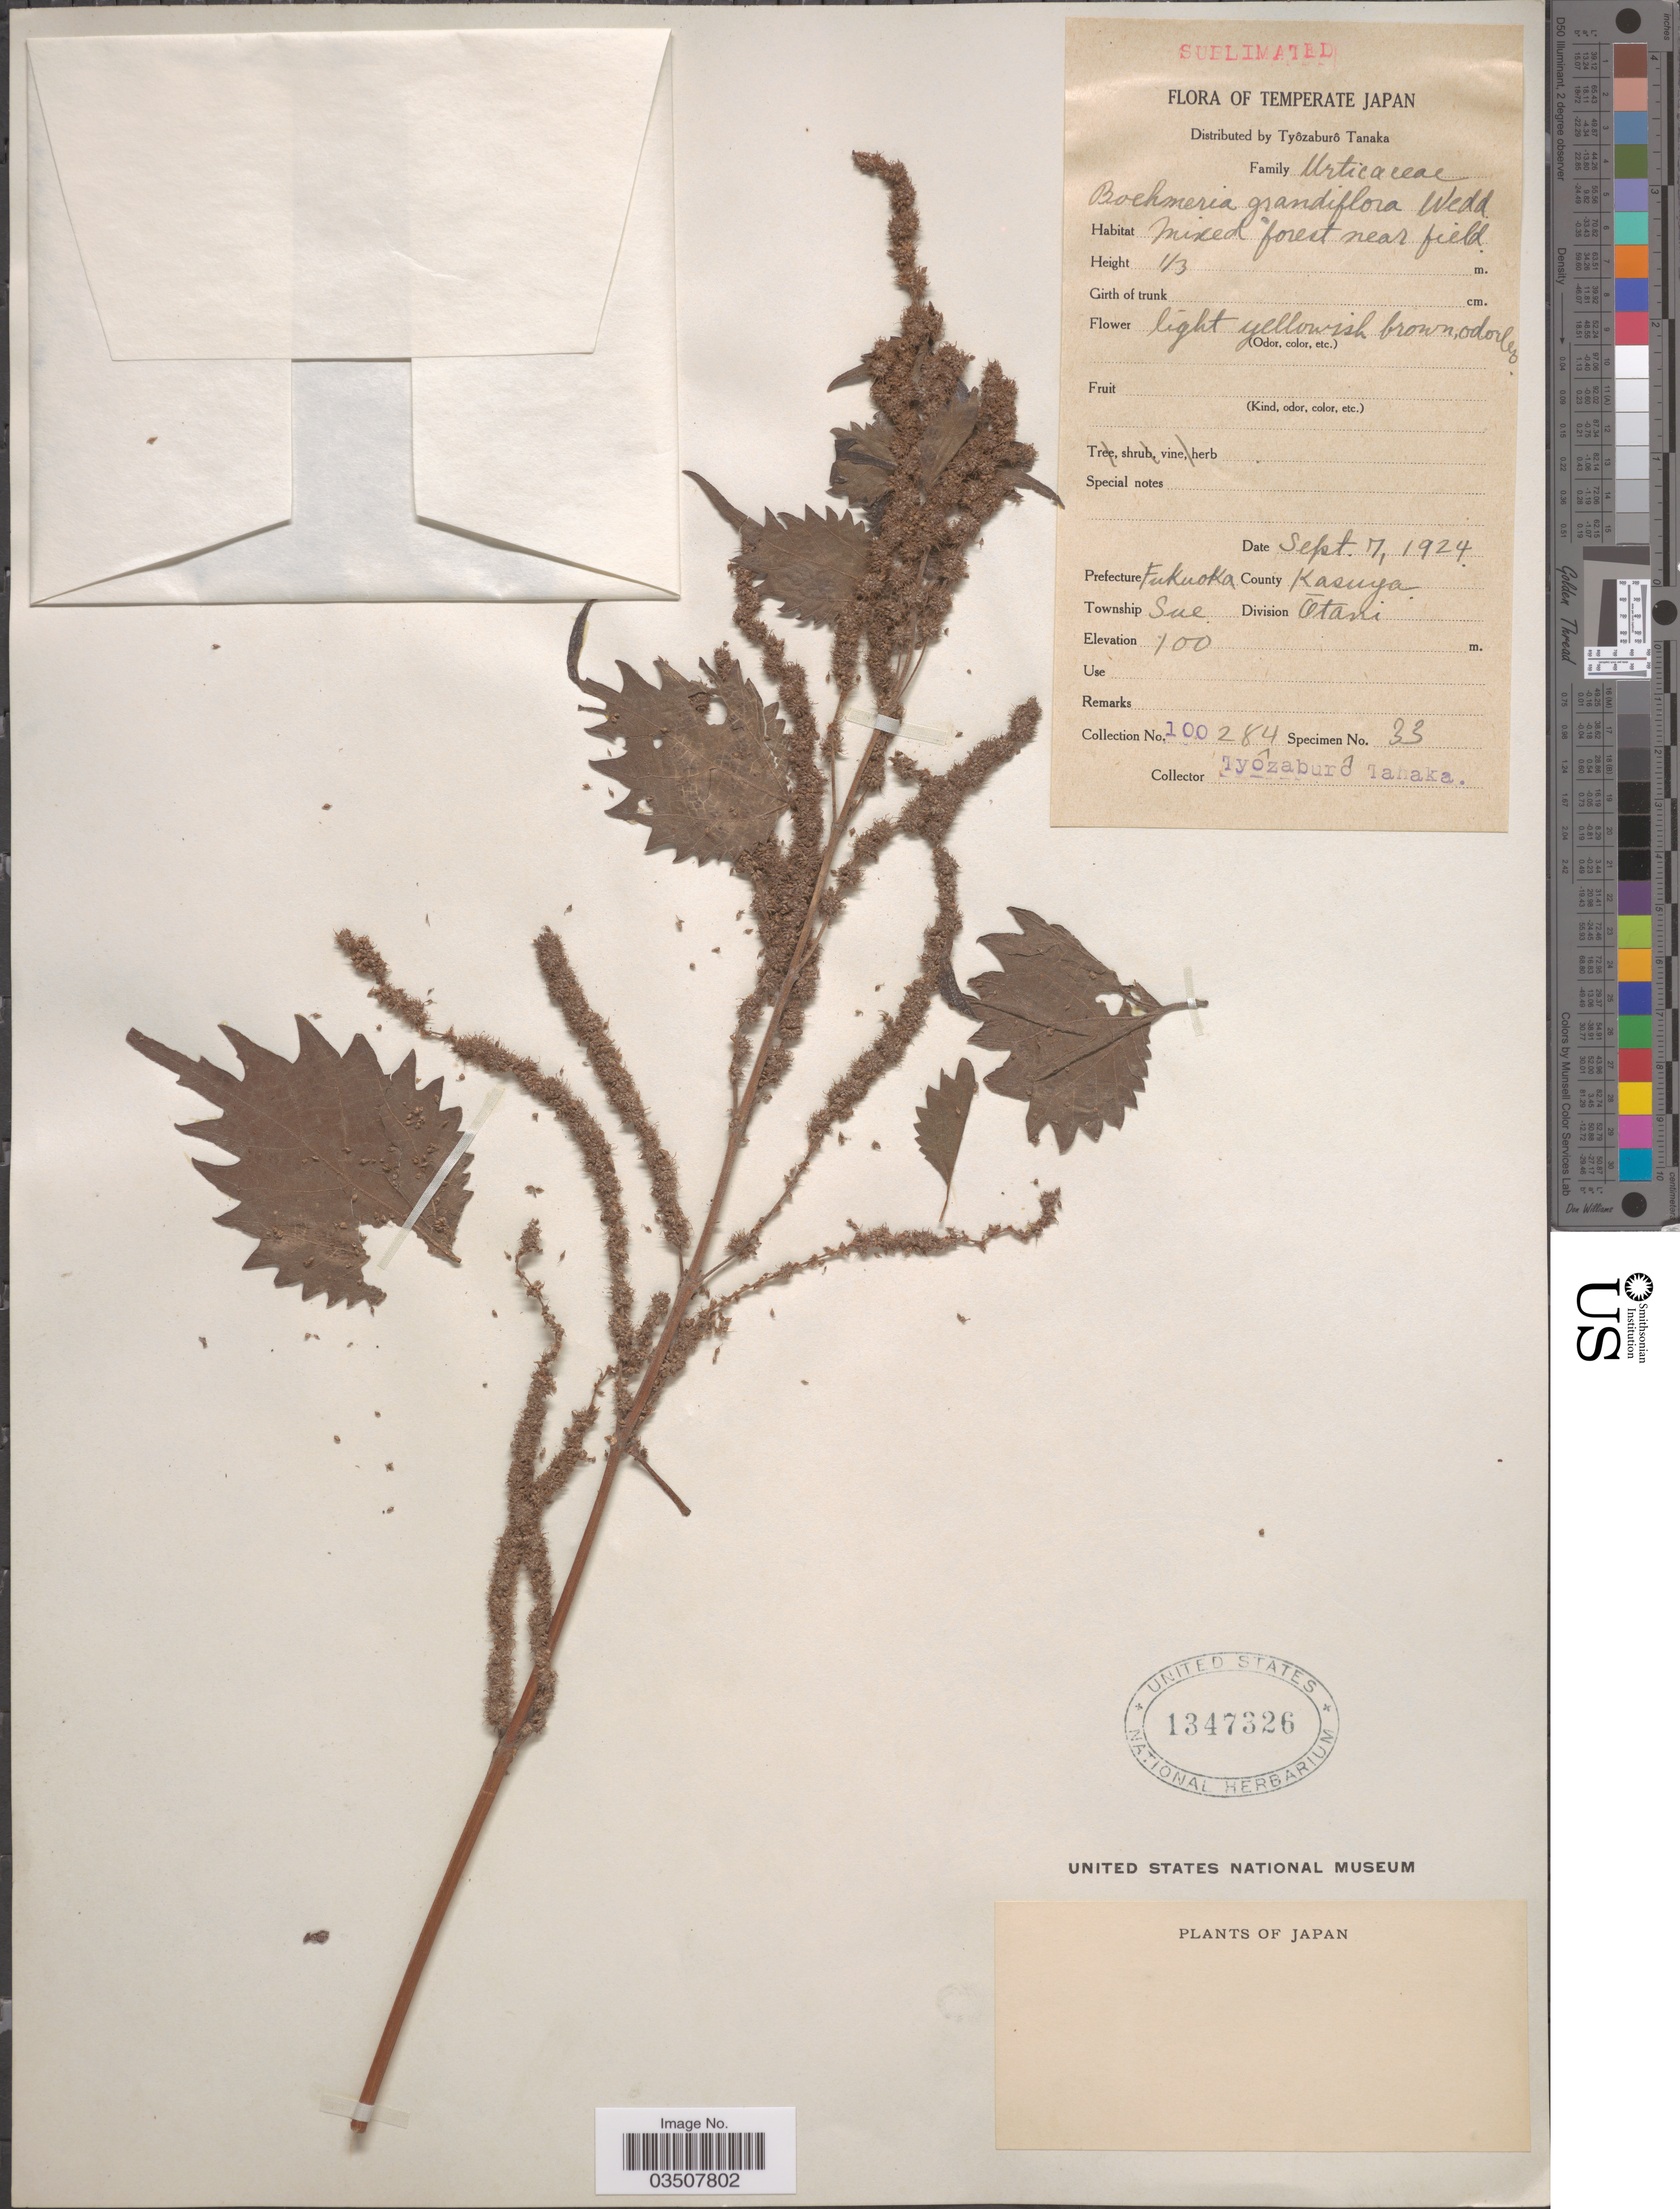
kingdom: Plantae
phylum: Tracheophyta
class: Magnoliopsida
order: Rosales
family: Urticaceae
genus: Boehmeria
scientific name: Boehmeria grandifolia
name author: (Thunb.) Wedd.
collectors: T. Tanaka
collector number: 100284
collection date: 1924-09-07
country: Japan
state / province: Hukuoka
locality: Temperate Japan. Prefecture Fukuoka. County Kasuya. Township Sue. Division Ōtani.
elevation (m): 100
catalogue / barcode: US 1347326